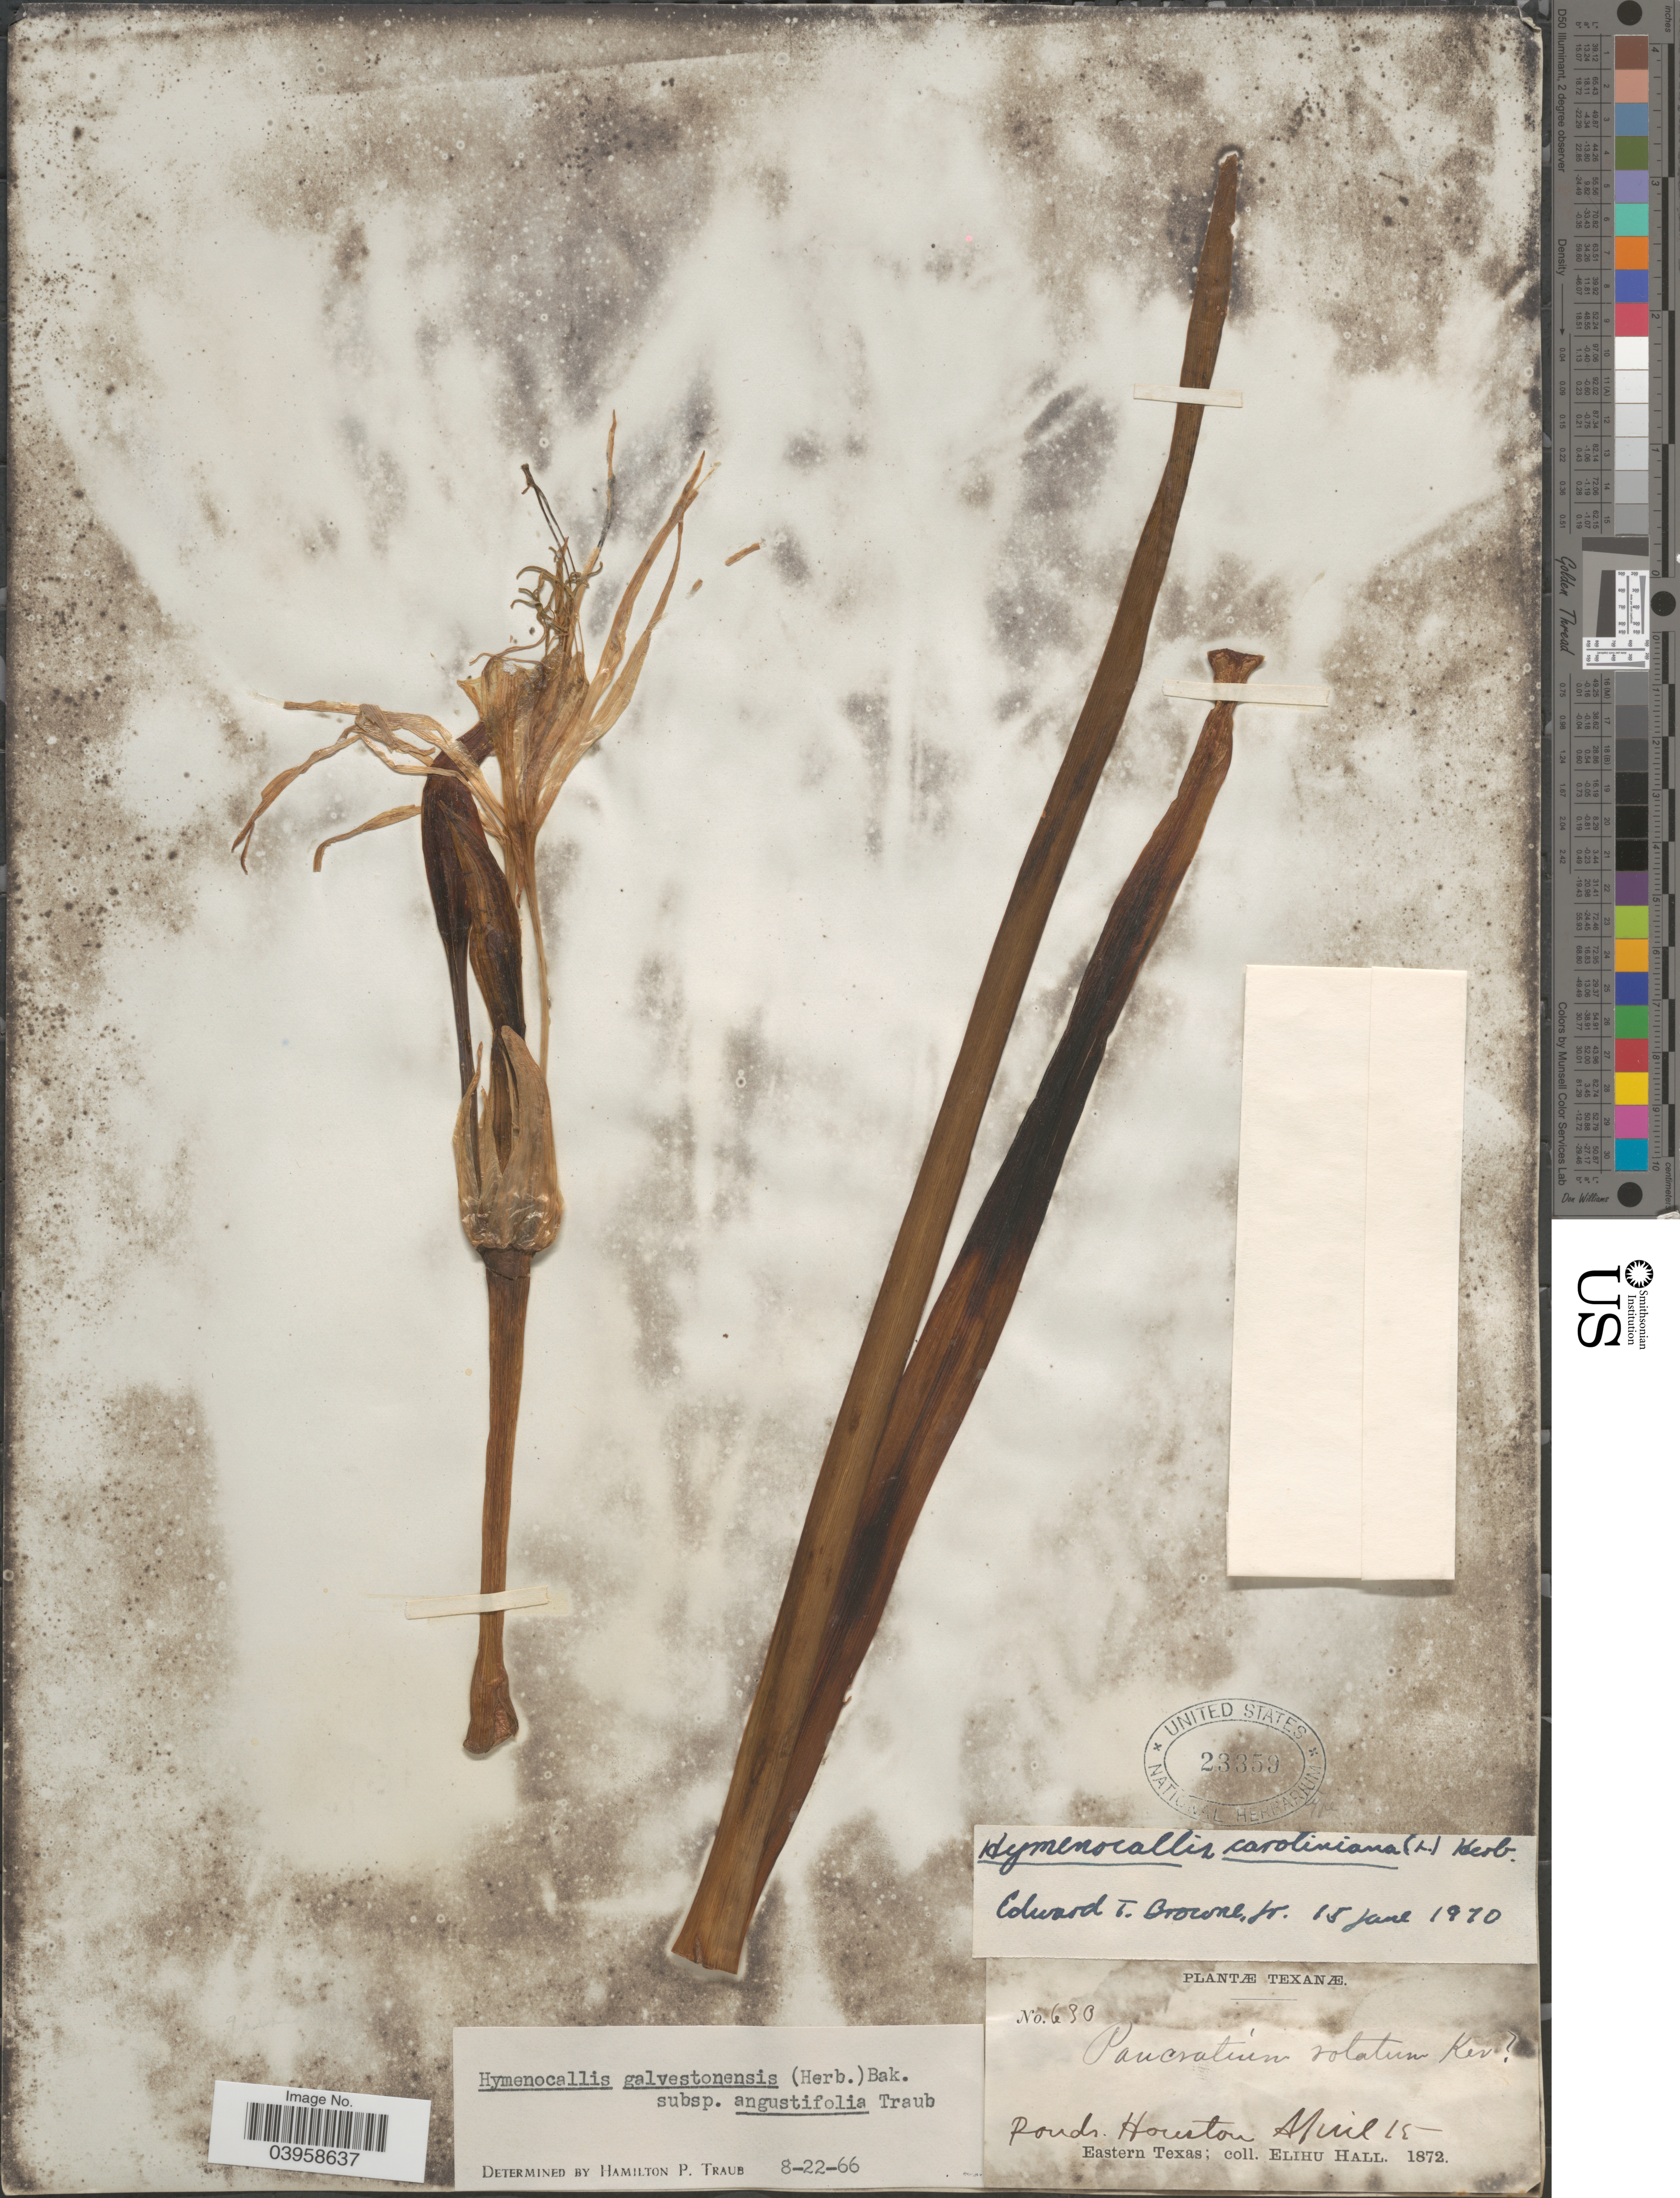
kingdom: Plantae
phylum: Tracheophyta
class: Liliopsida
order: Asparagales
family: Amaryllidaceae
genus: Hymenocallis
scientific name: Hymenocallis caroliniana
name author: (L.) Herb.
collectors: E. Hall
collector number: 630*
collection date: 1872-04-15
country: United States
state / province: Texas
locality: Ponds. Houston.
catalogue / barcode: US 23359